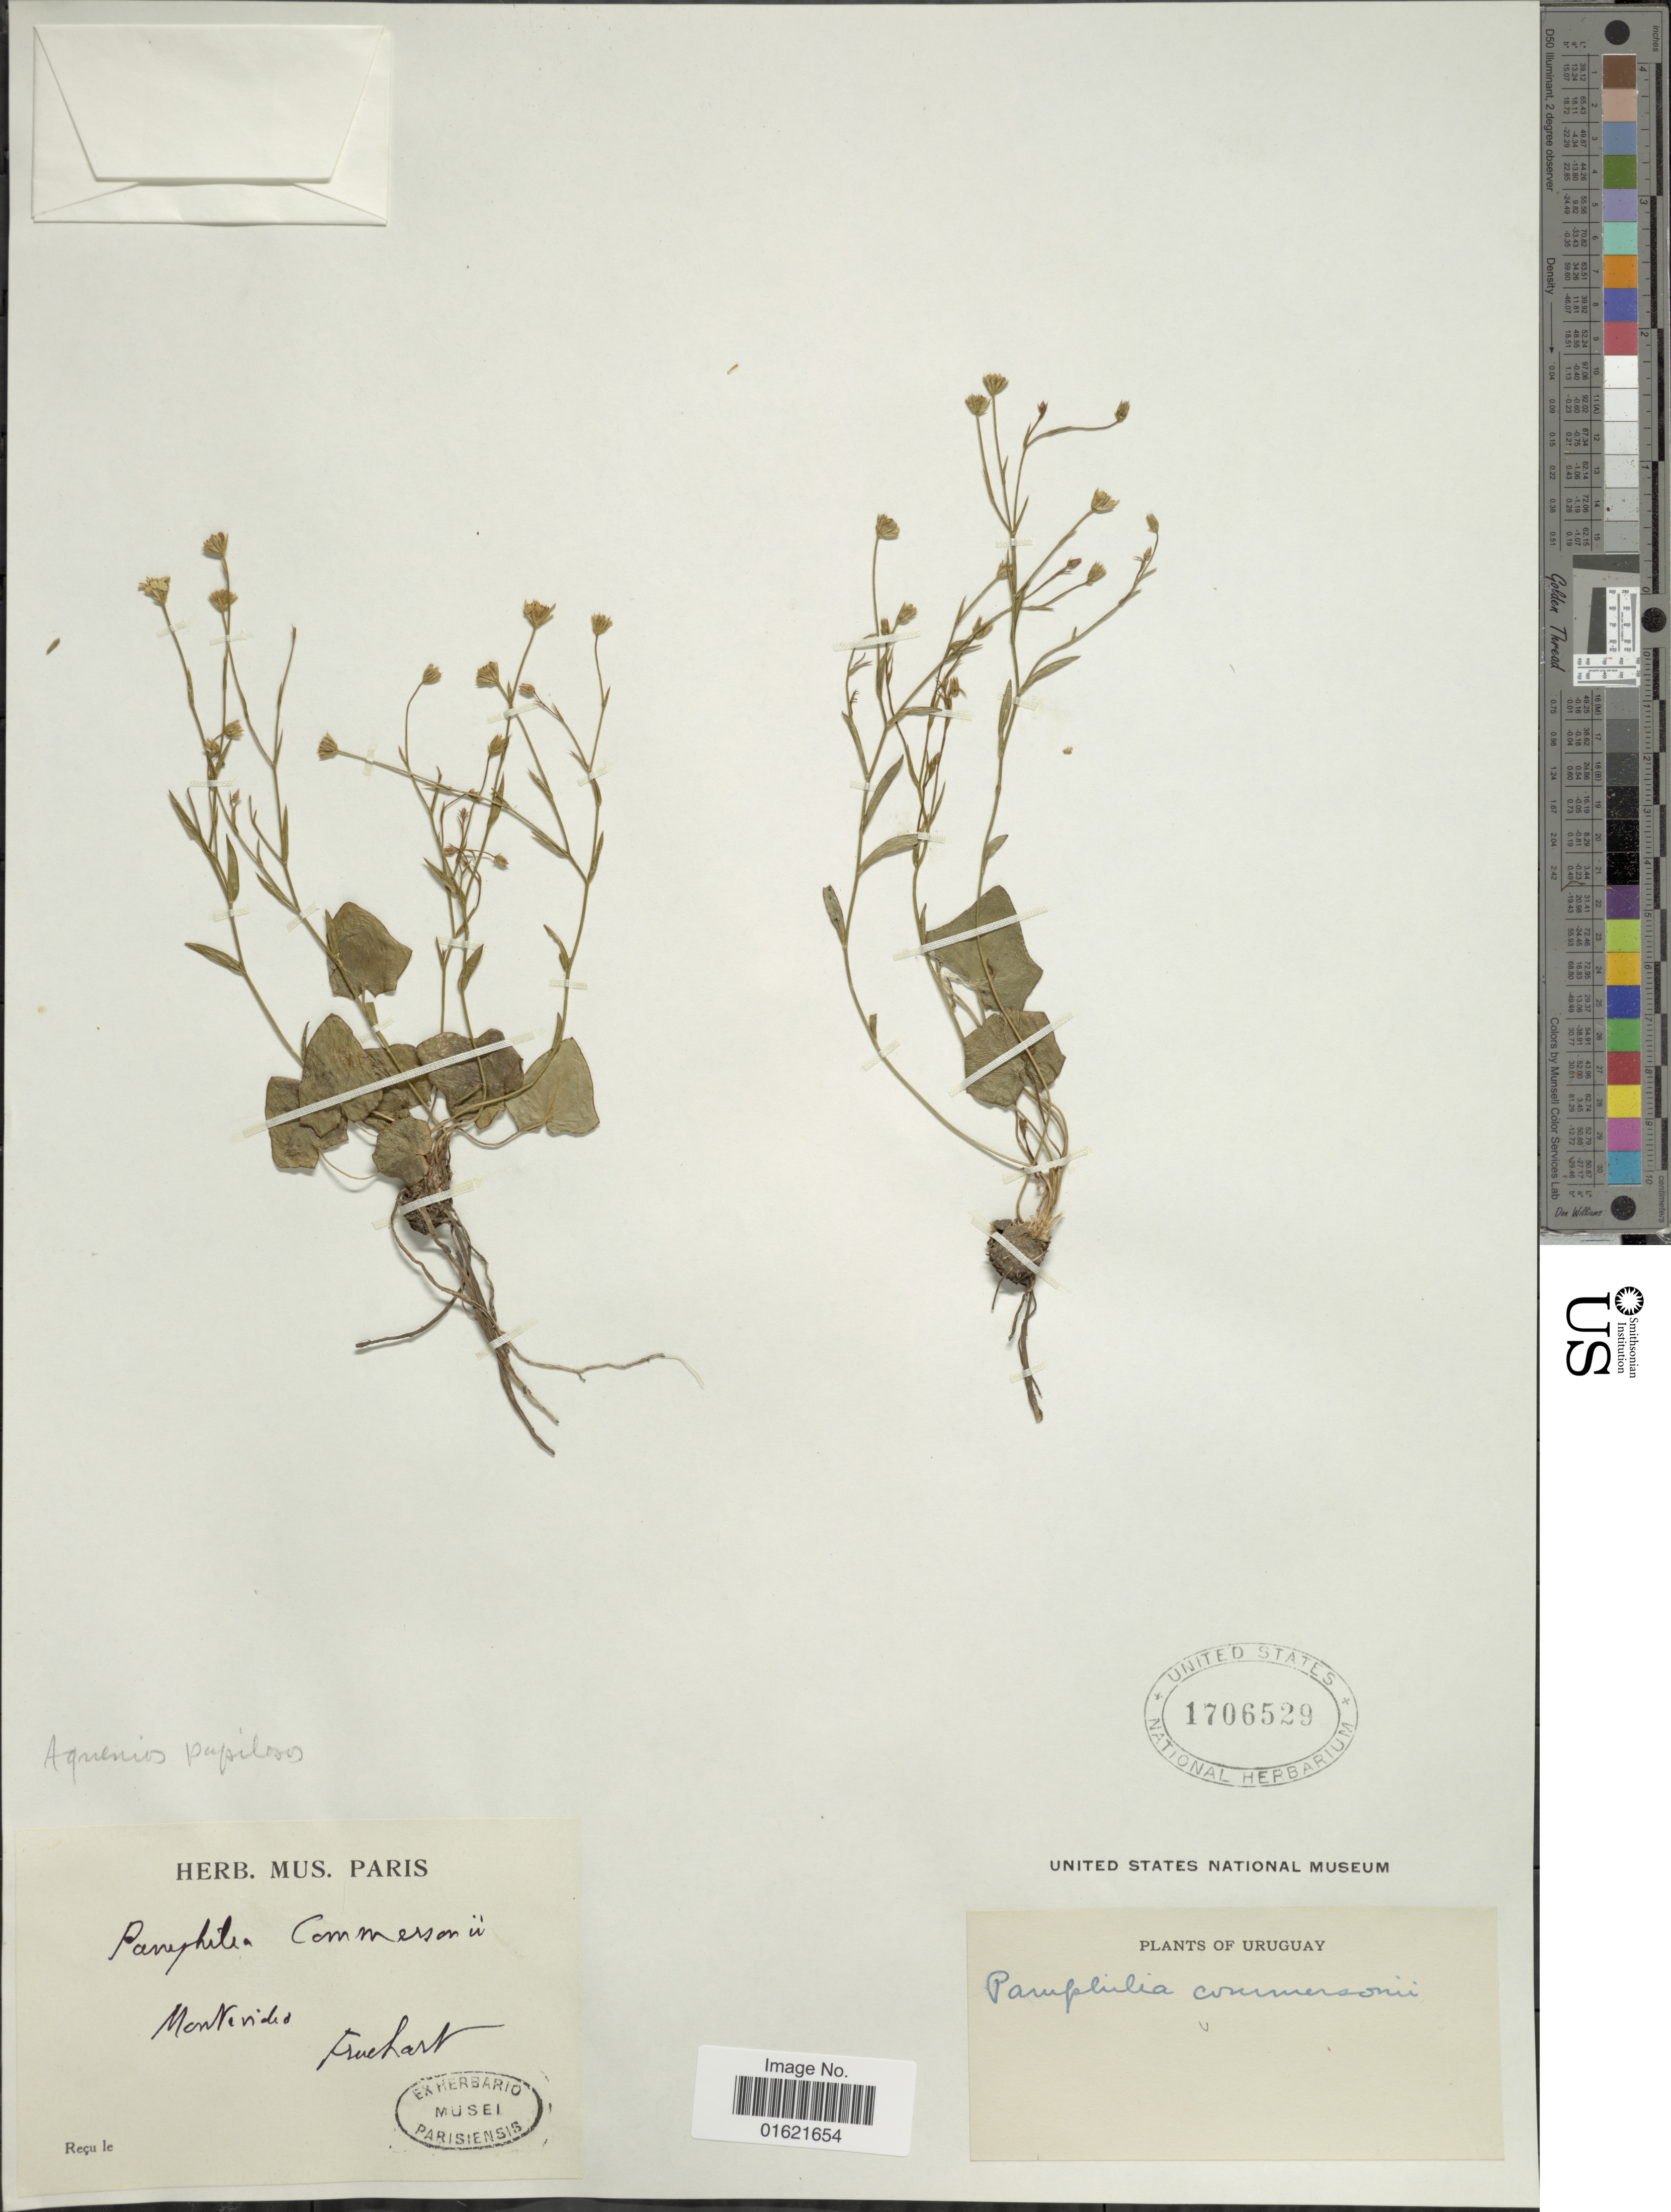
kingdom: Plantae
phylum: Tracheophyta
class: Magnoliopsida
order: Asterales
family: Asteraceae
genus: Panphalea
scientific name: Panphalea commersonii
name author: Cass.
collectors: -. Fruchard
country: Uruguay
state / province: Montevideo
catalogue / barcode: US 1706529